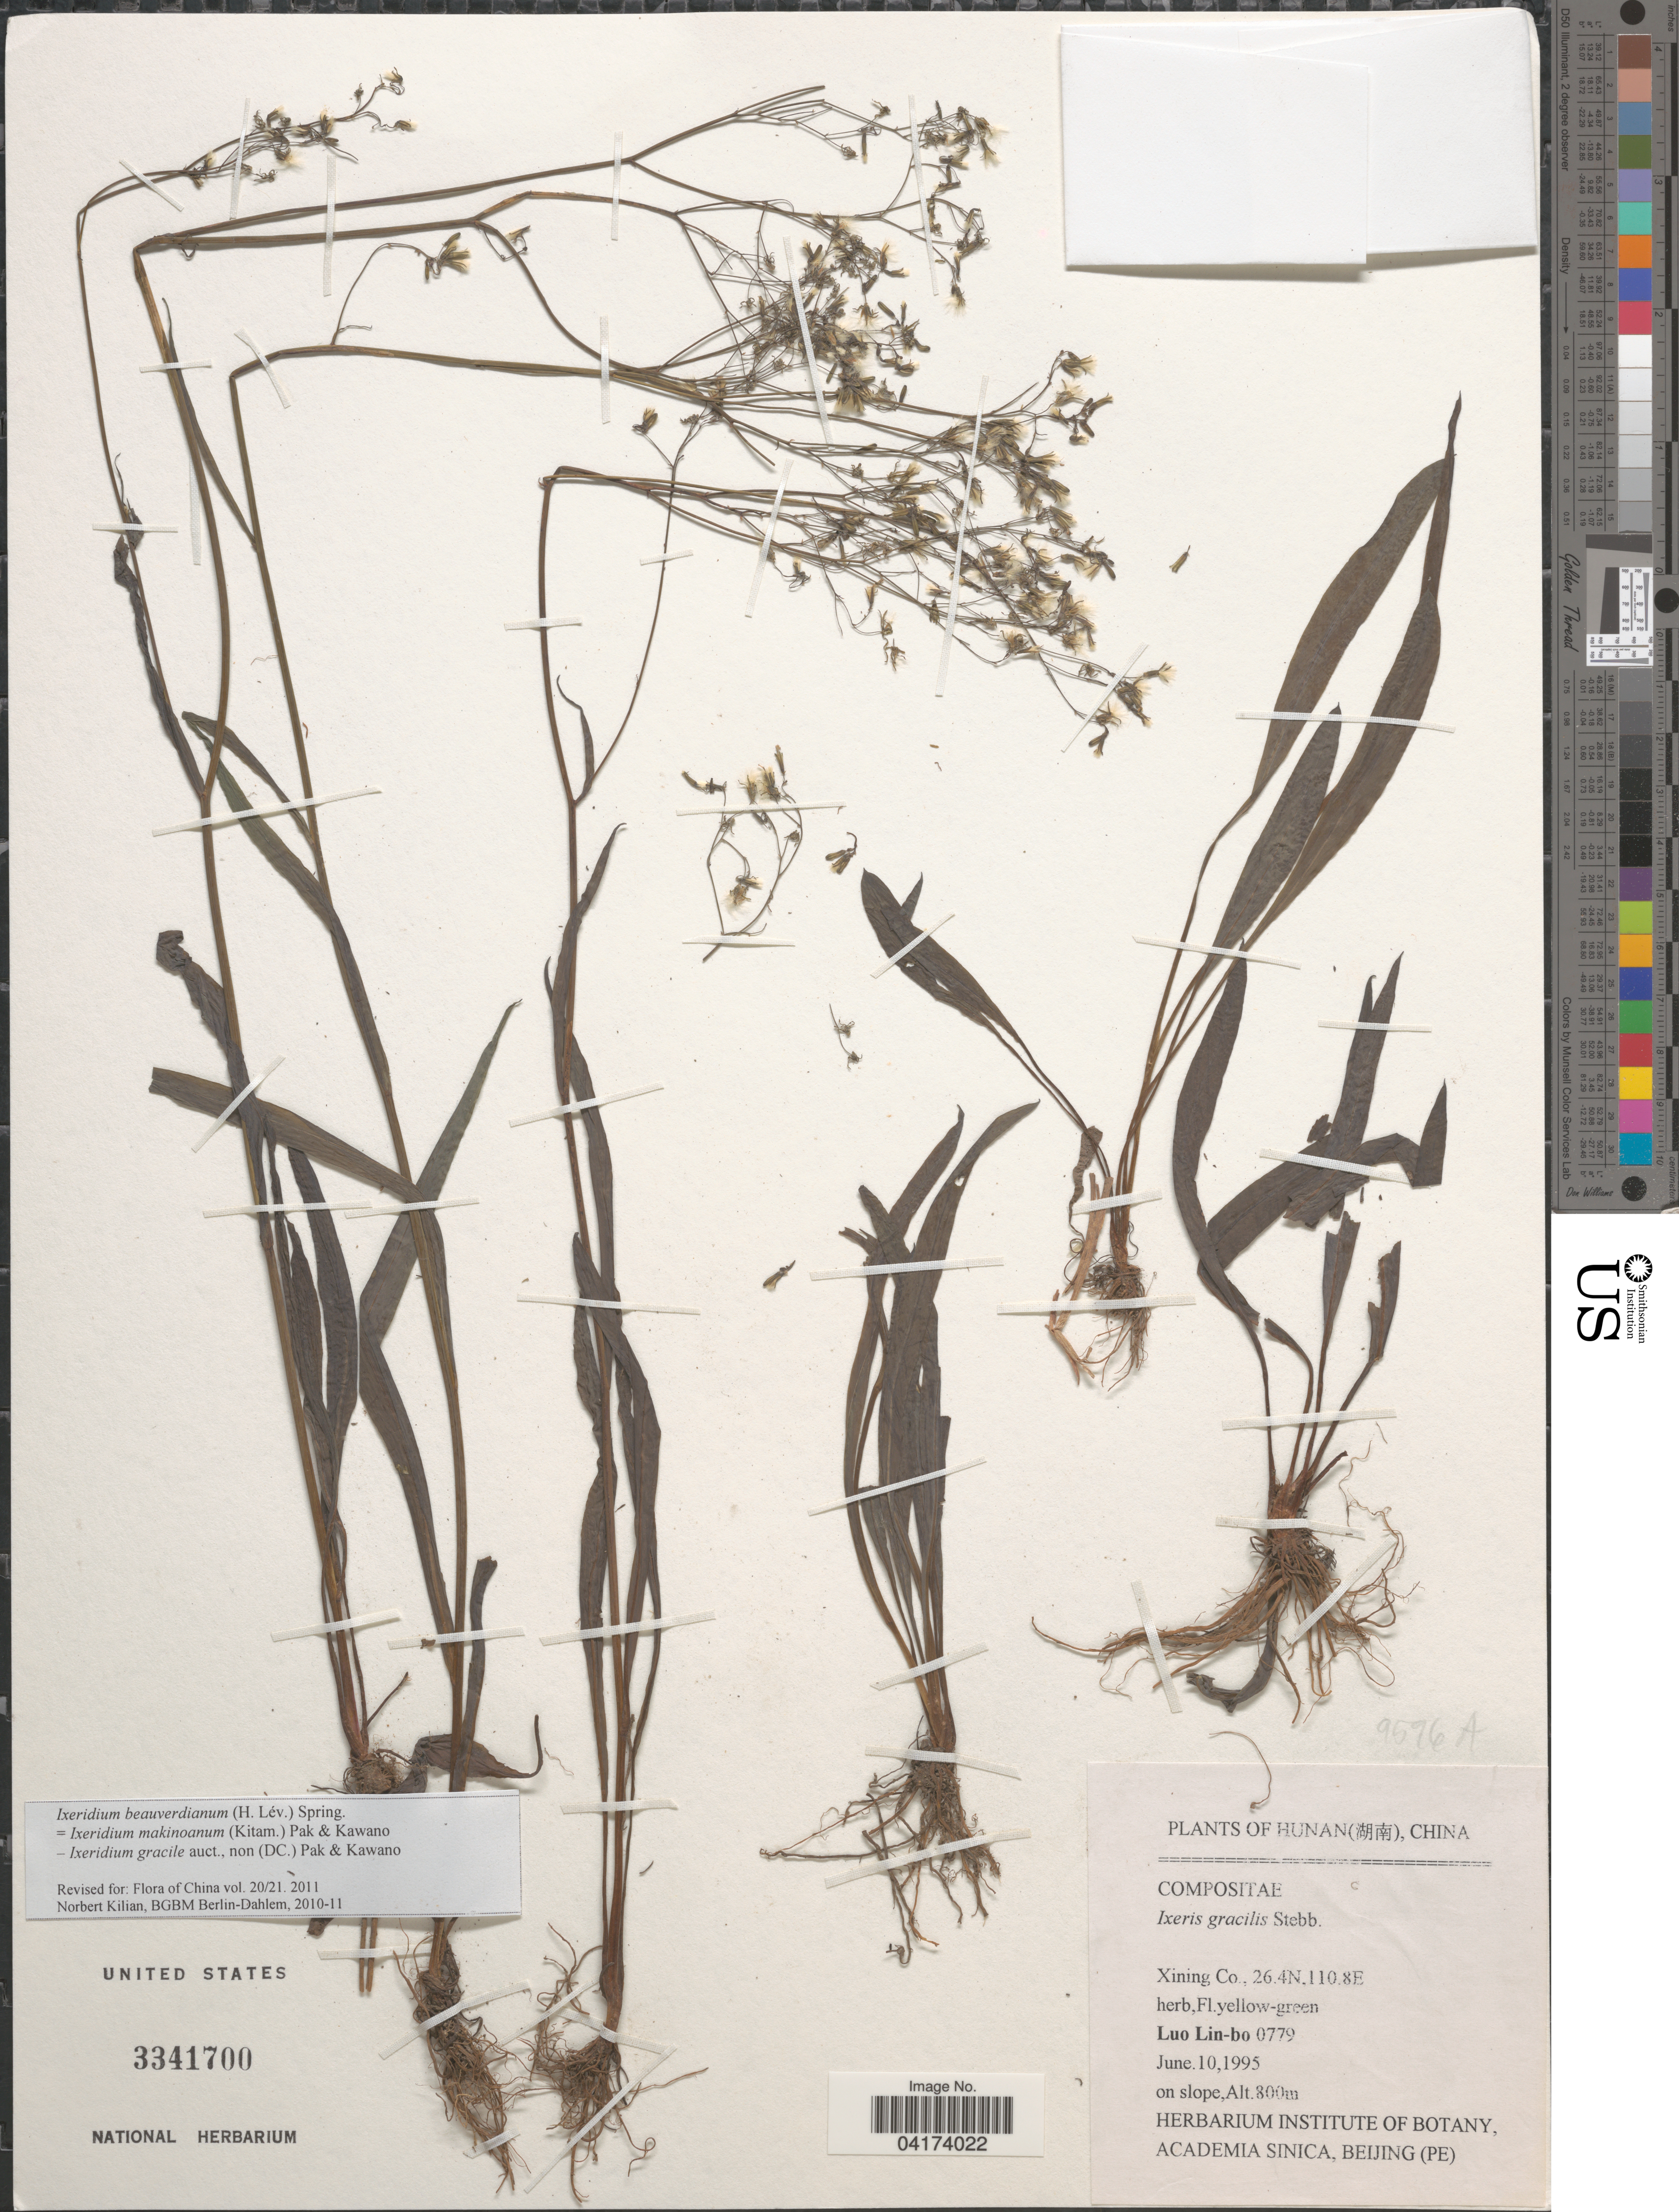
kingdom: Plantae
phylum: Tracheophyta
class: Magnoliopsida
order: Asterales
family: Asteraceae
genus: Ixeridium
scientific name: Ixeridium beauverdianum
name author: (H. Lév.) Spring.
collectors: L. Lin-bo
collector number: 0779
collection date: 1995-06-10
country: China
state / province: Hunan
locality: Xining Co.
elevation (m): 800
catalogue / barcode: US 3341700